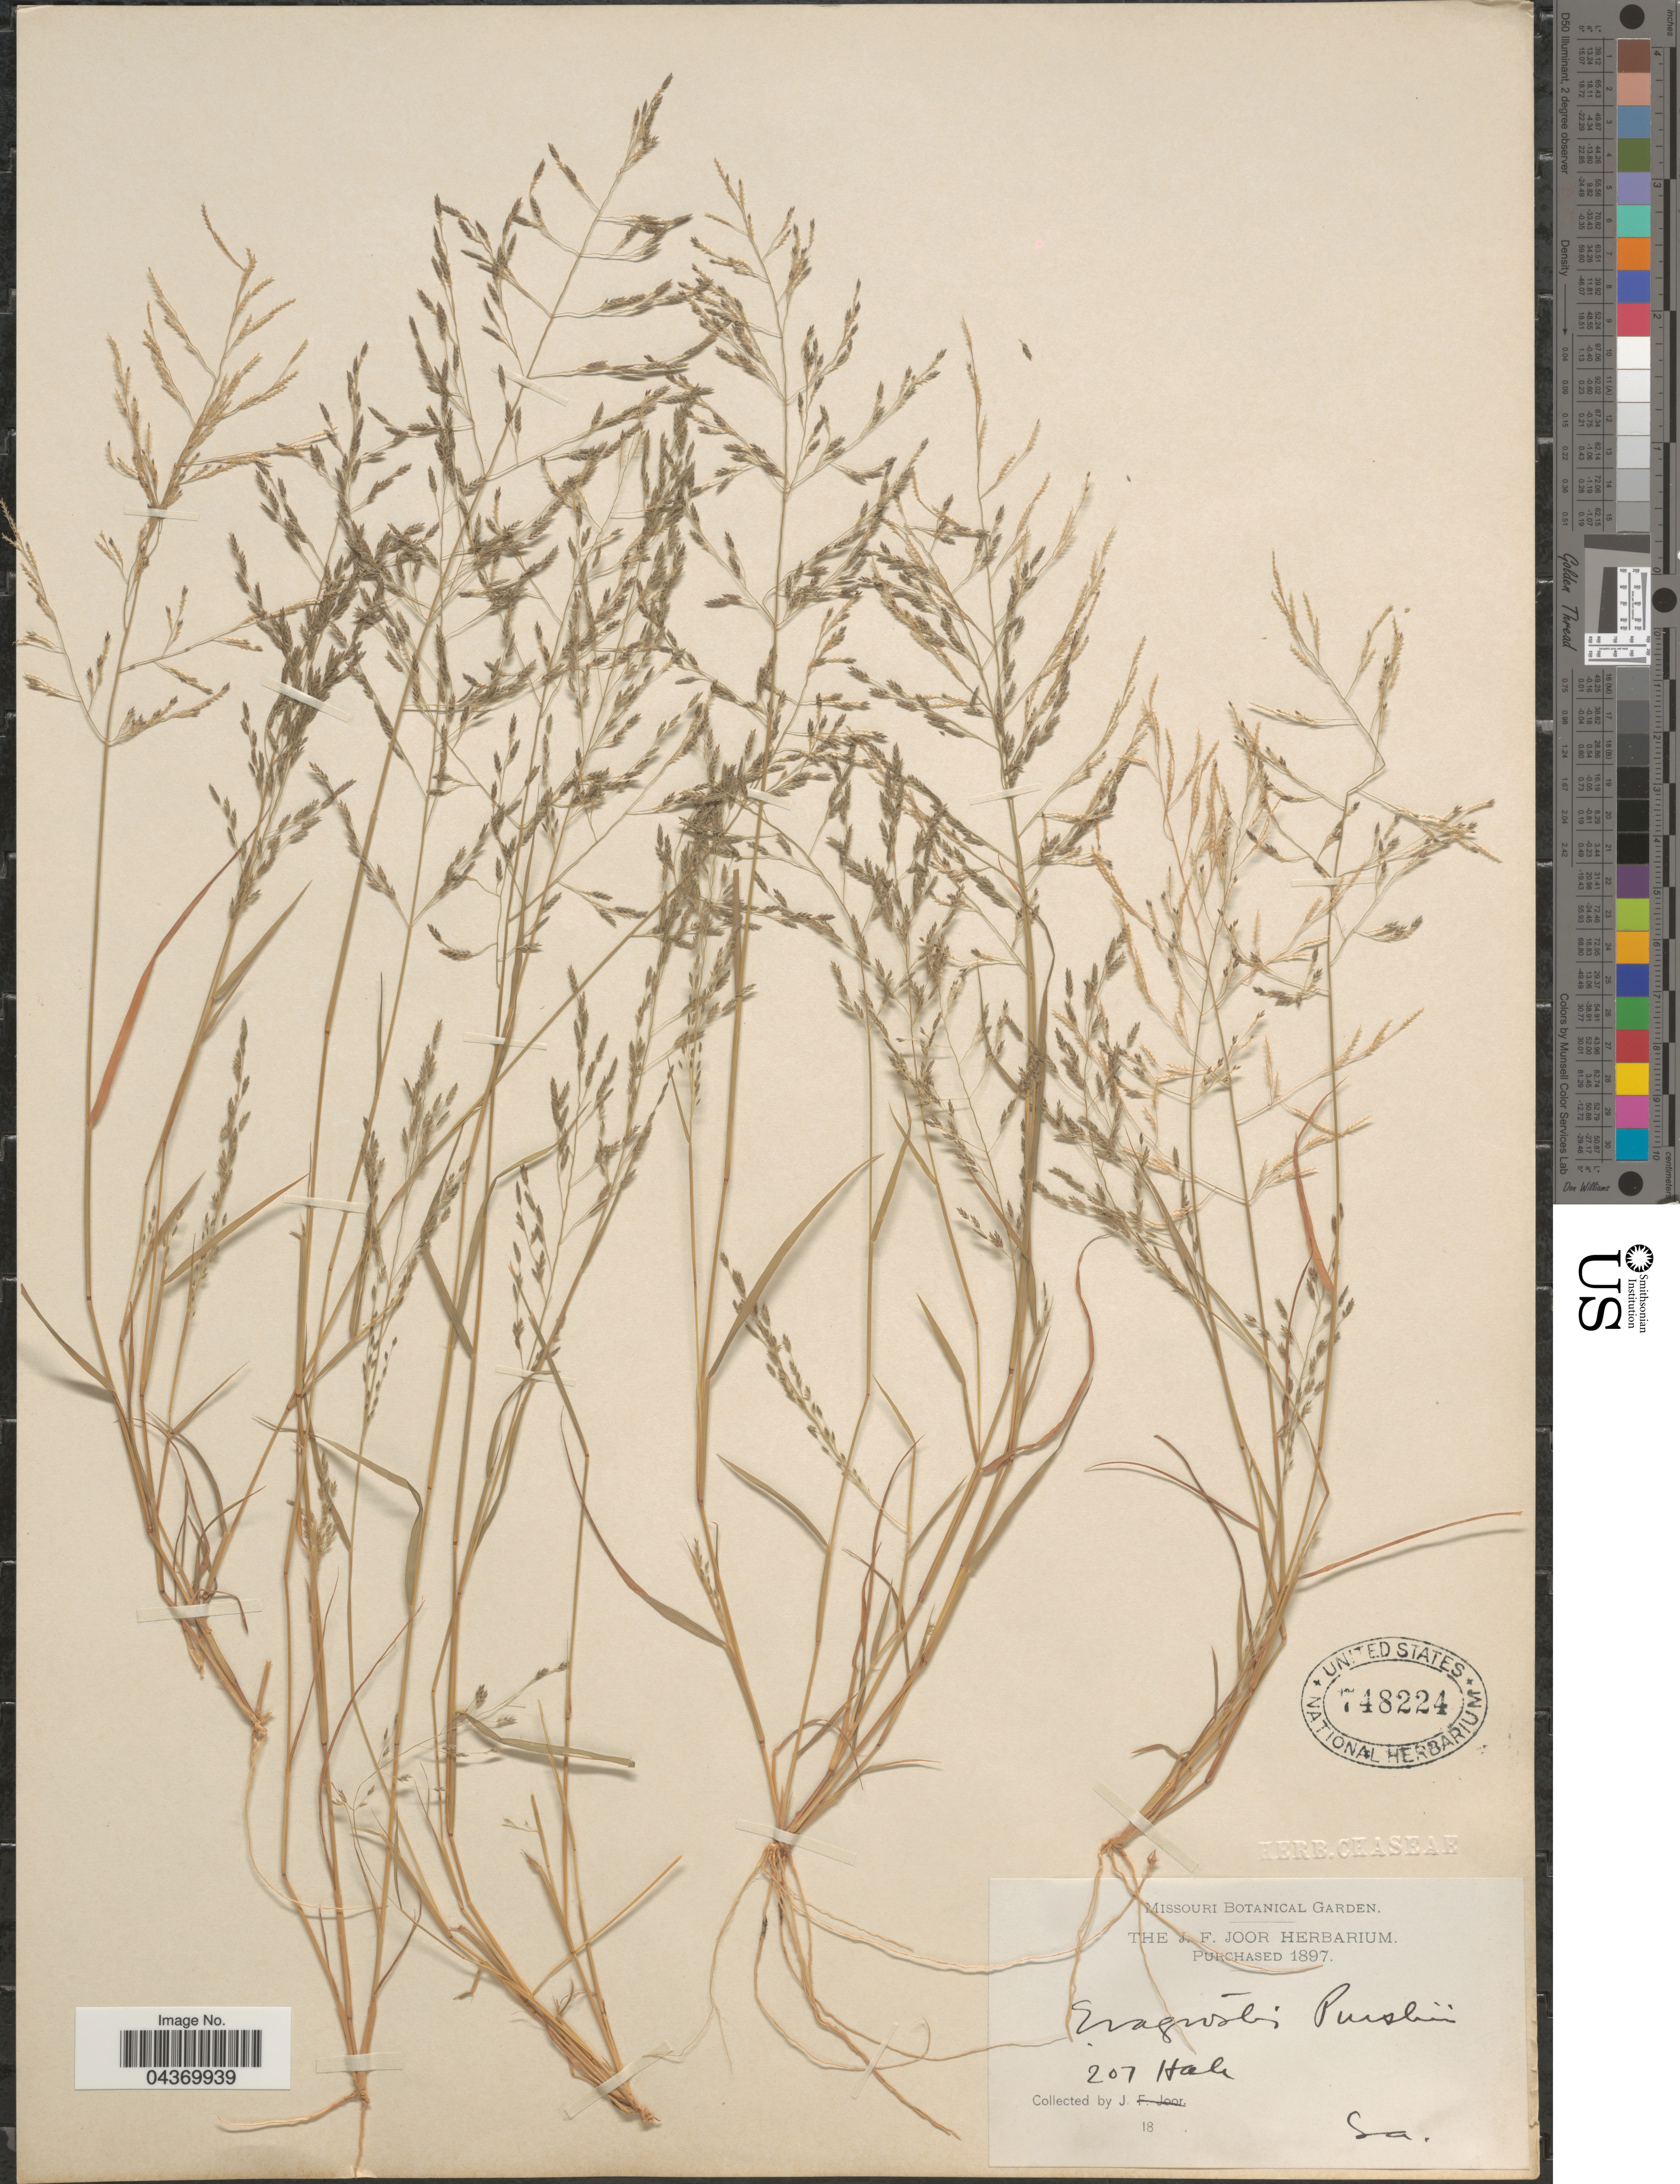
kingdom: Plantae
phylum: Tracheophyta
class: Liliopsida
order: Poales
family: Poaceae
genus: Eragrostis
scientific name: Eragrostis pectinacea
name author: (Michx.) Nees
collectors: J. Hale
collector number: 207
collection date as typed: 18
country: United States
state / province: Louisiana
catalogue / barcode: US 748224